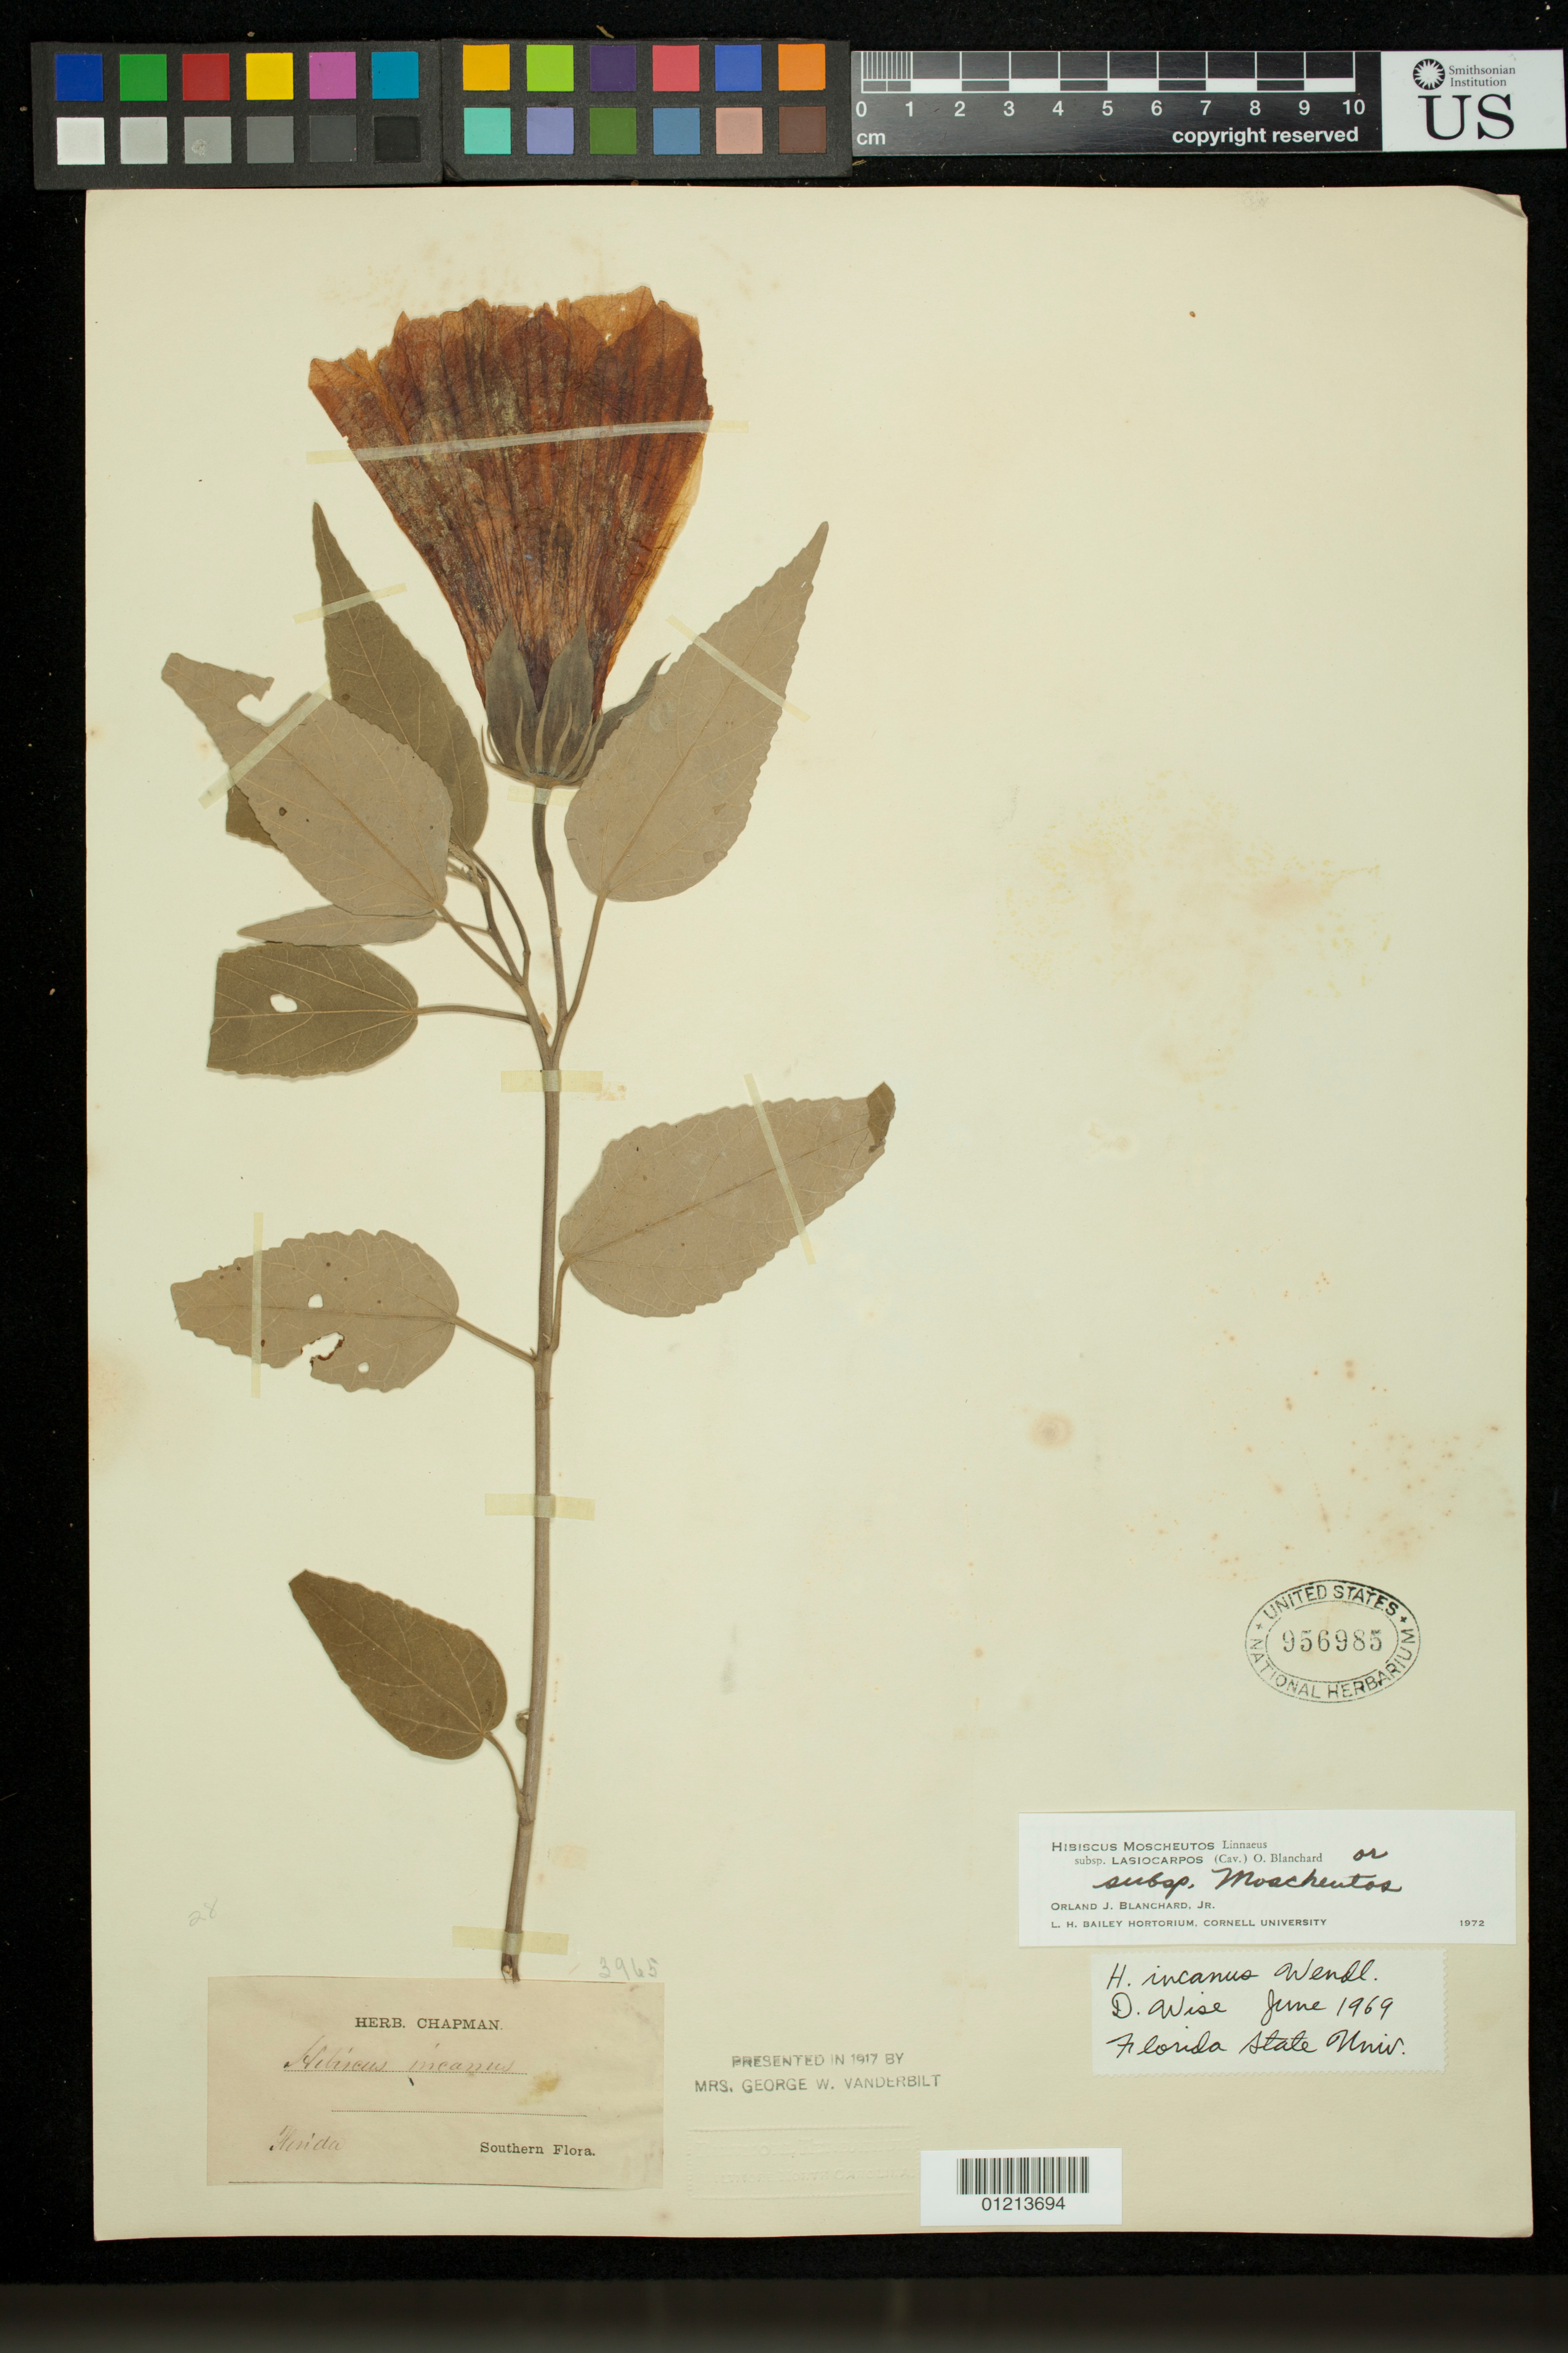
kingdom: Plantae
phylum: Tracheophyta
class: Magnoliopsida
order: Malvales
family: Malvaceae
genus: Hibiscus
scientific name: Hibiscus moscheutos subsp. lasiocarpos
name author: (Cav.) O.J. Blanch.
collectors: A. W. Chapman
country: United States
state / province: Florida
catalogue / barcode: US 956985